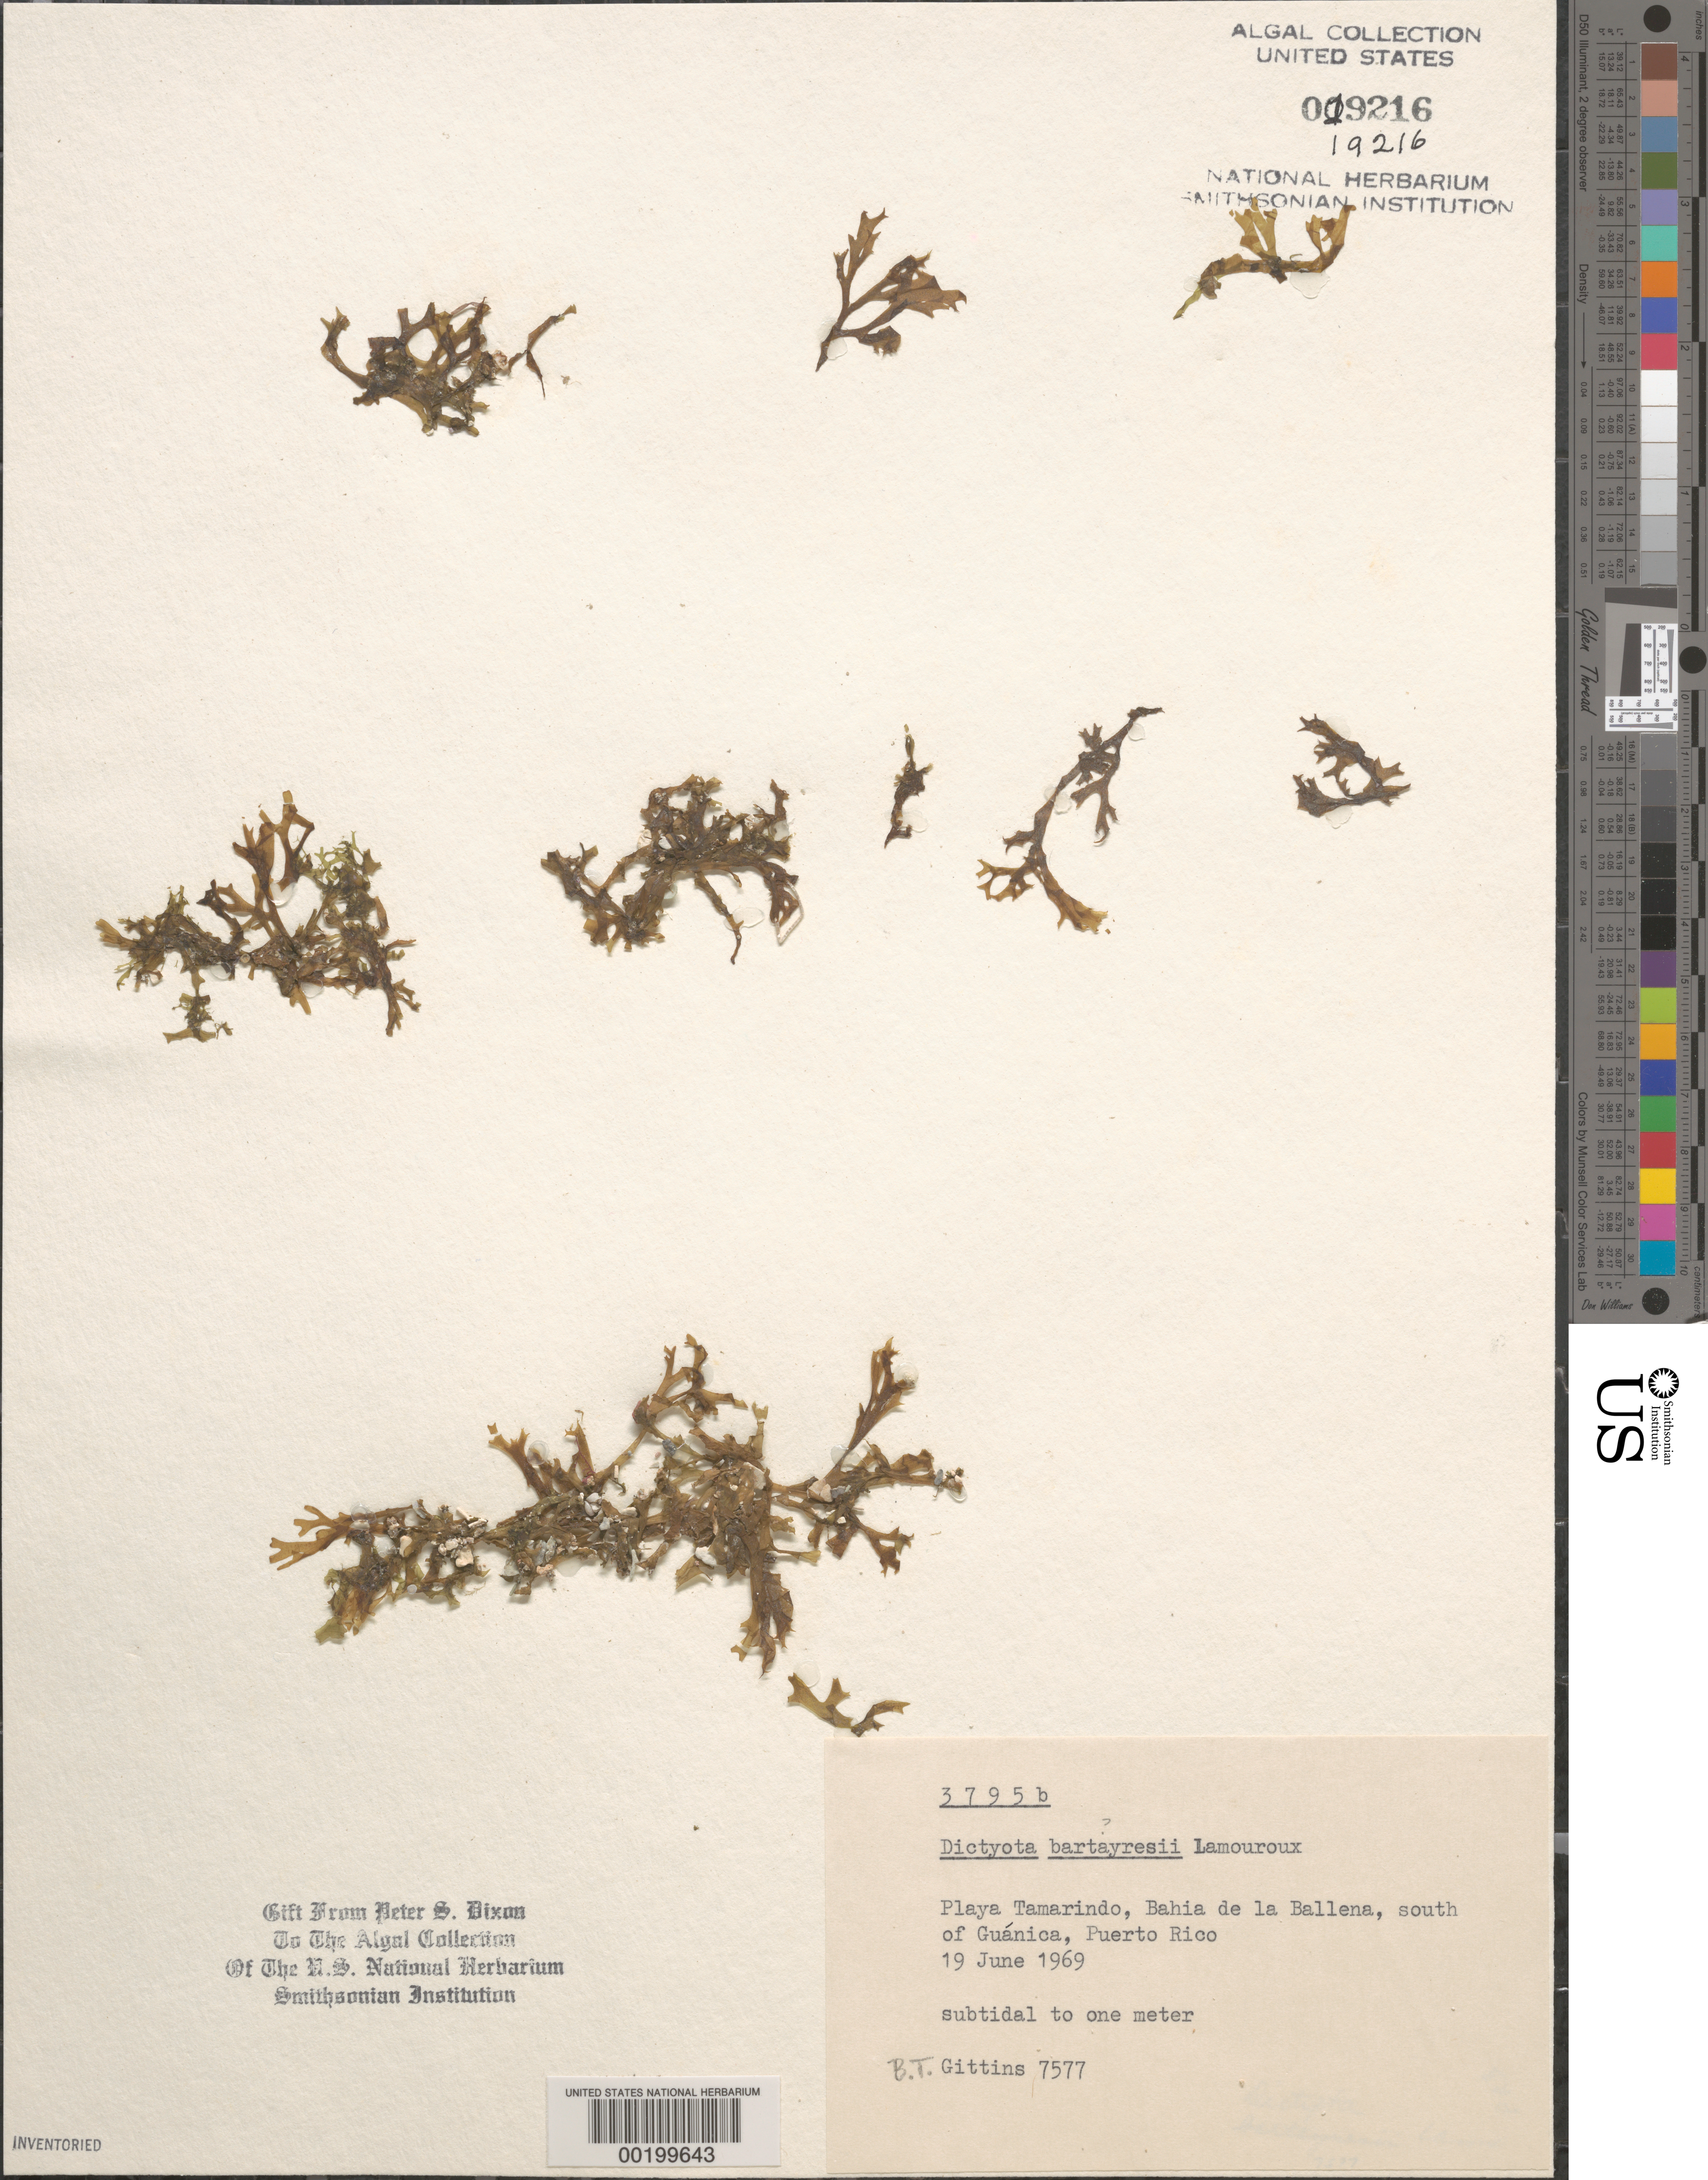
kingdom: Chromista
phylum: Ochrophyta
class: Phaeophyceae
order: Dictyotales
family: Dictyotaceae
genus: Dictyota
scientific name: Dictyota bartayresiana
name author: J.V.Lamouroux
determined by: Dixon, P. S.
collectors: B. Gittins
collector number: BTG 7577 & PSD 3795B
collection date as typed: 19 Jun 1969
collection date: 1969-06-19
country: Puerto Rico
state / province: Guanica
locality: Playa Tamarindo, Bahia de la Ballena, south of Guanica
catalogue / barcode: US 19216